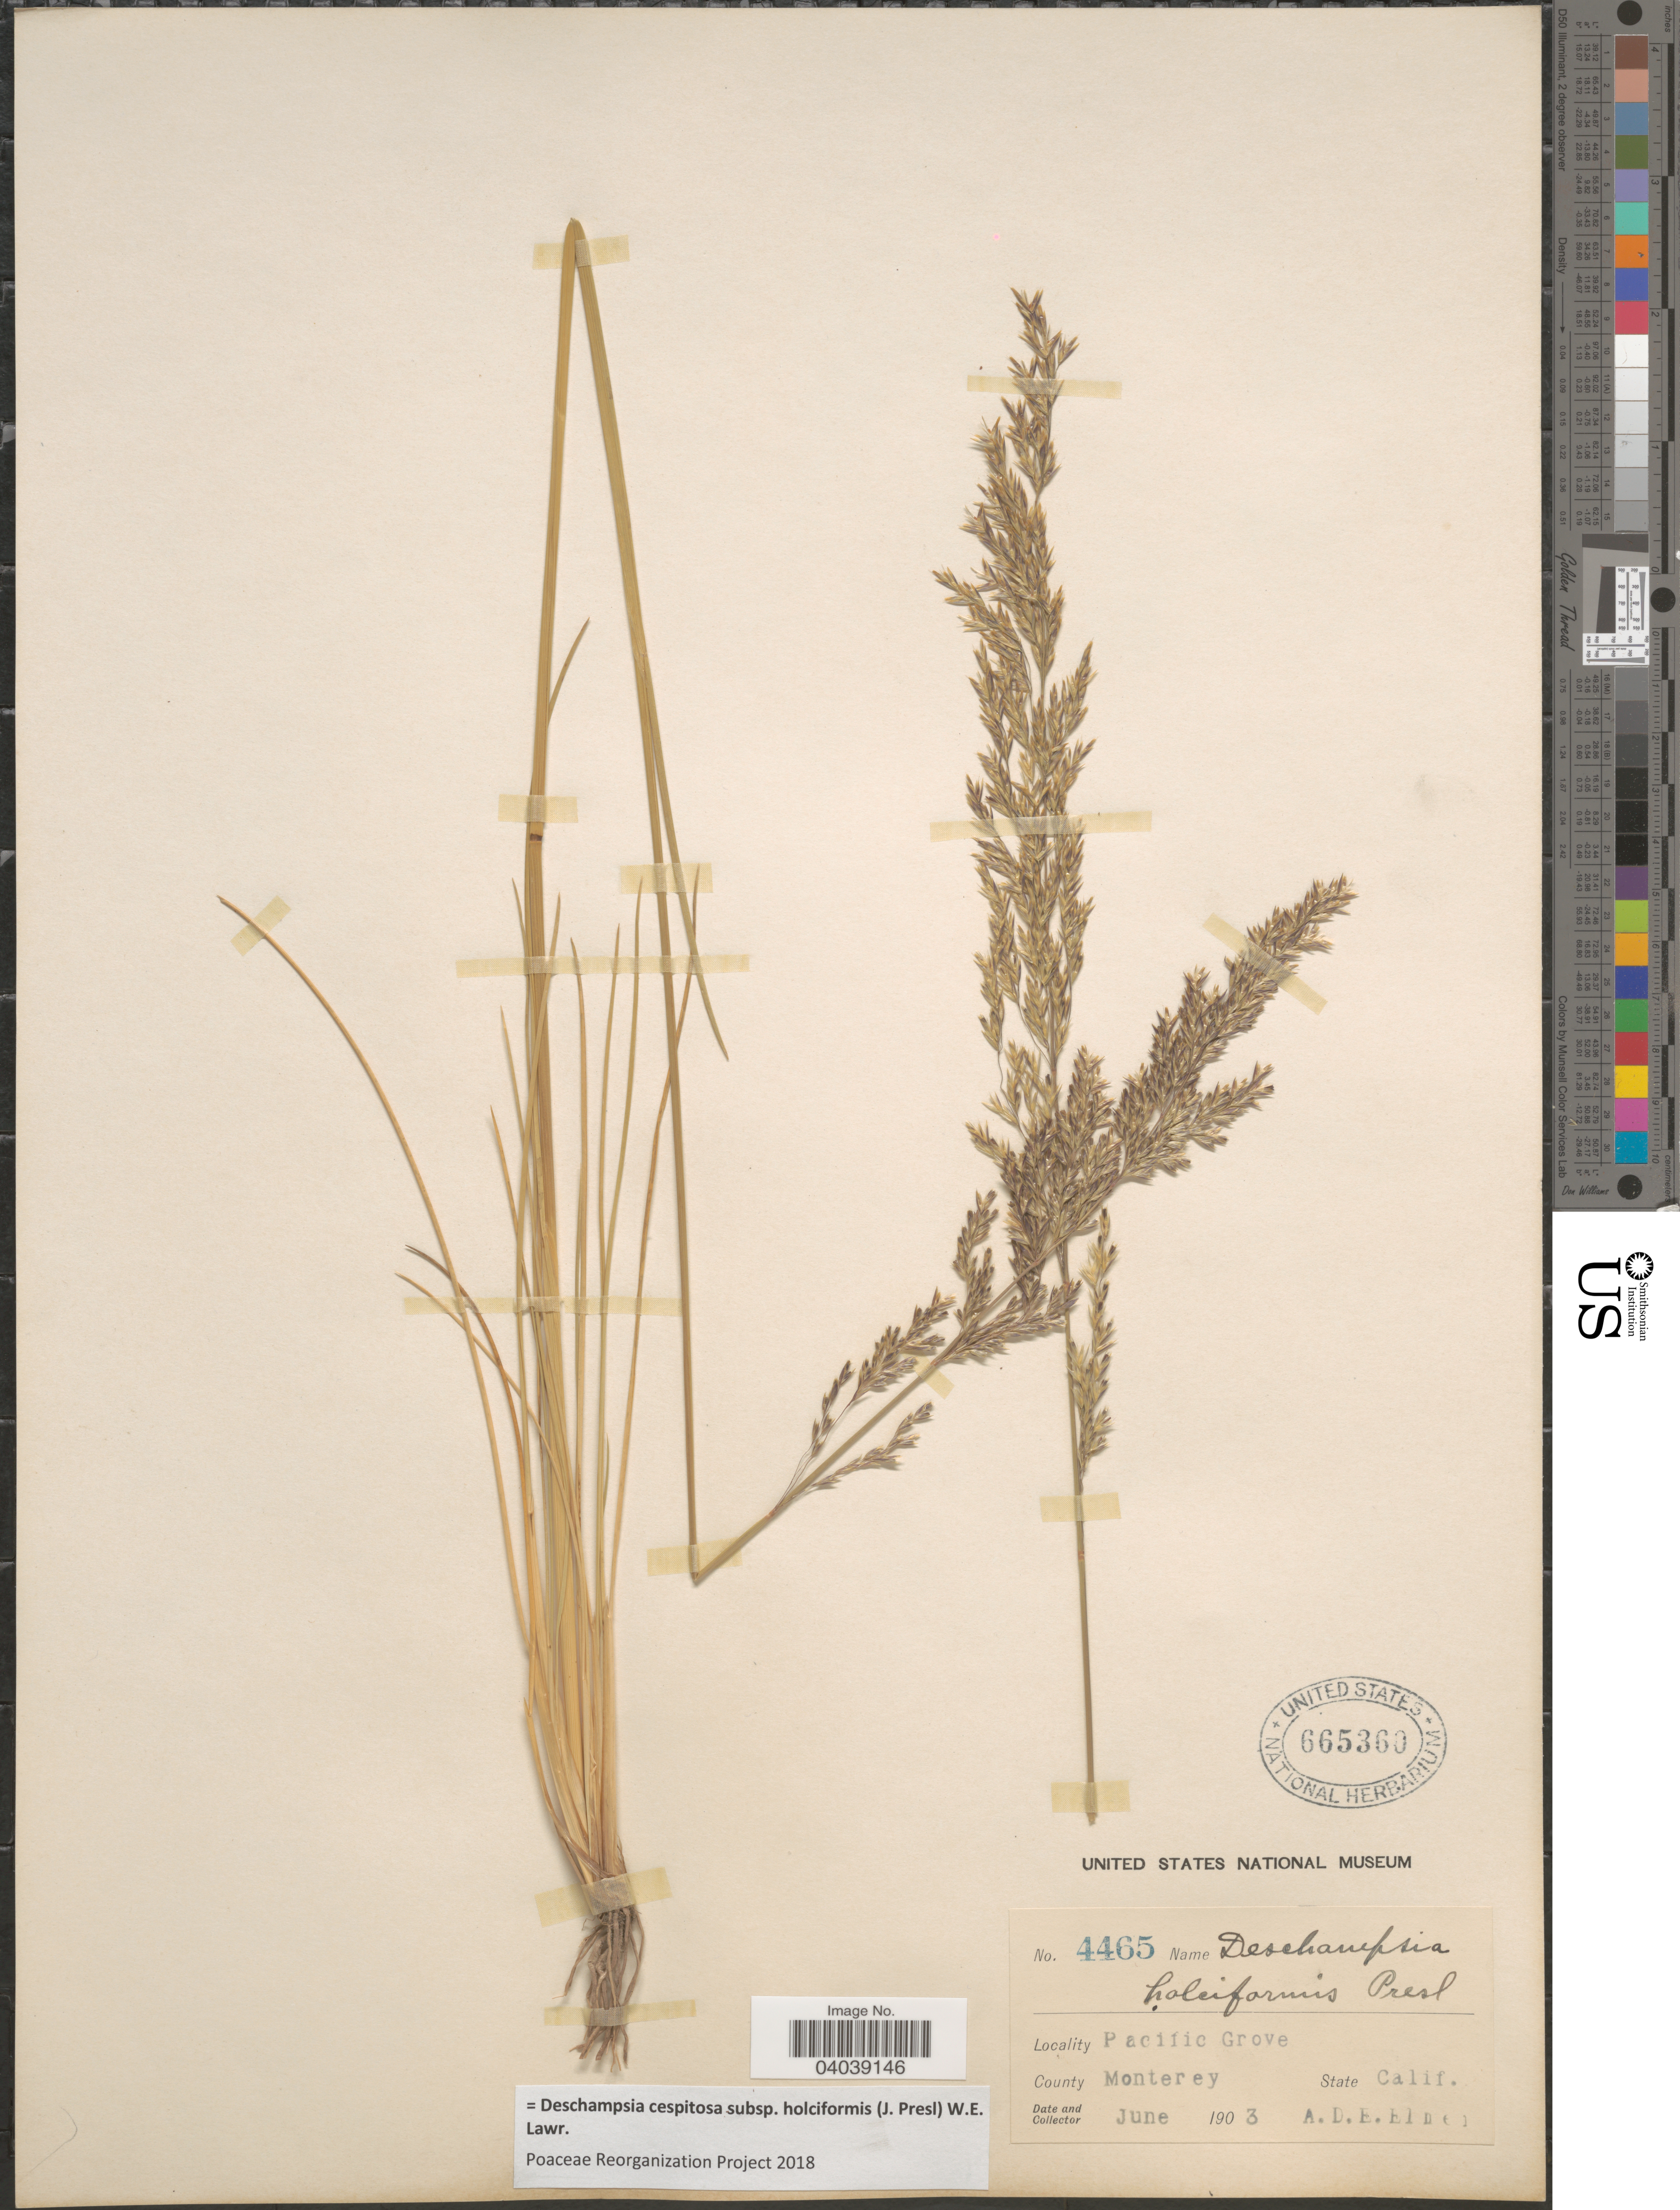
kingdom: Plantae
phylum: Tracheophyta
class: Liliopsida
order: Poales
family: Poaceae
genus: Deschampsia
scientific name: Deschampsia cespitosa subsp. holciformis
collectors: A. D. E. Elmer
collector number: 4465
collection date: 1903-06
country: United States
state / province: California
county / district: Monterey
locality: Pacific Grove. County Monterey.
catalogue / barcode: US 665360